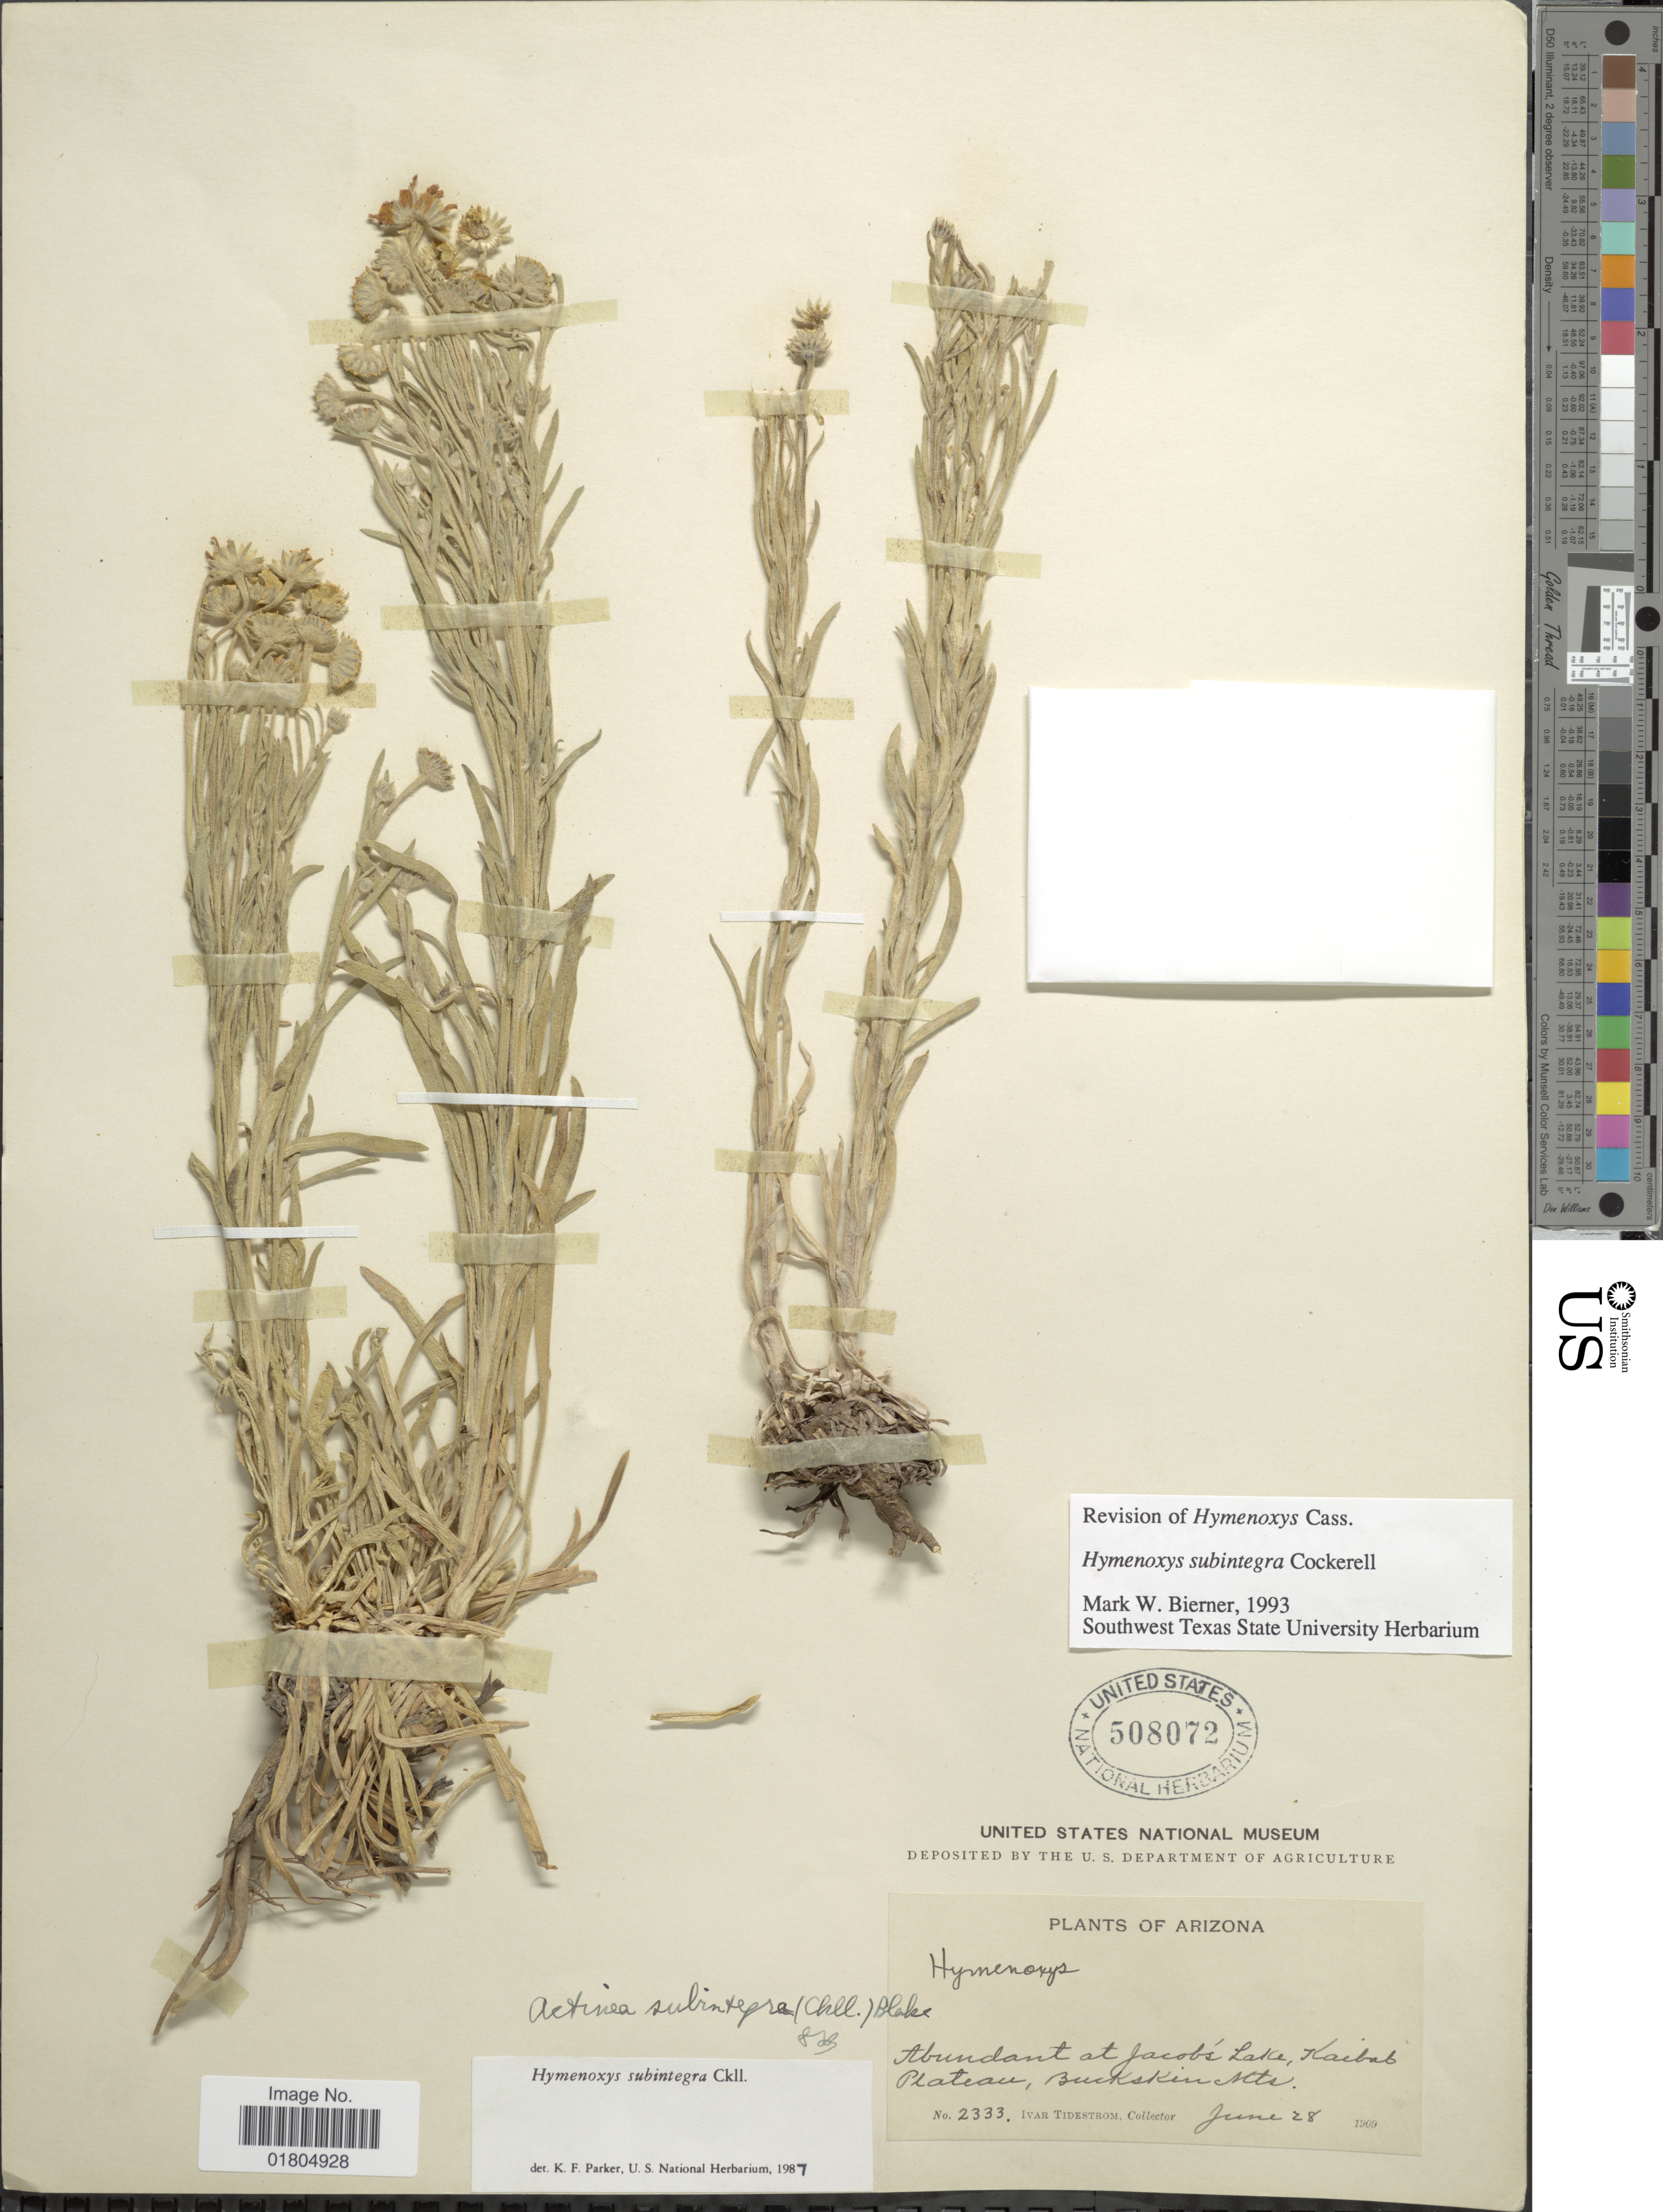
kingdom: Plantae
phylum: Tracheophyta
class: Magnoliopsida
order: Asterales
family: Asteraceae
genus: Hymenoxys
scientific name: Hymenoxys subintegra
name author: Cockerell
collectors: I. F. Tidestrom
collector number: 2333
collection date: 1909-06-28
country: United States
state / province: Arizona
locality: Jacob's Lake, Kaibab Plateau, Buckskin Mts.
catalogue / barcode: US 508072